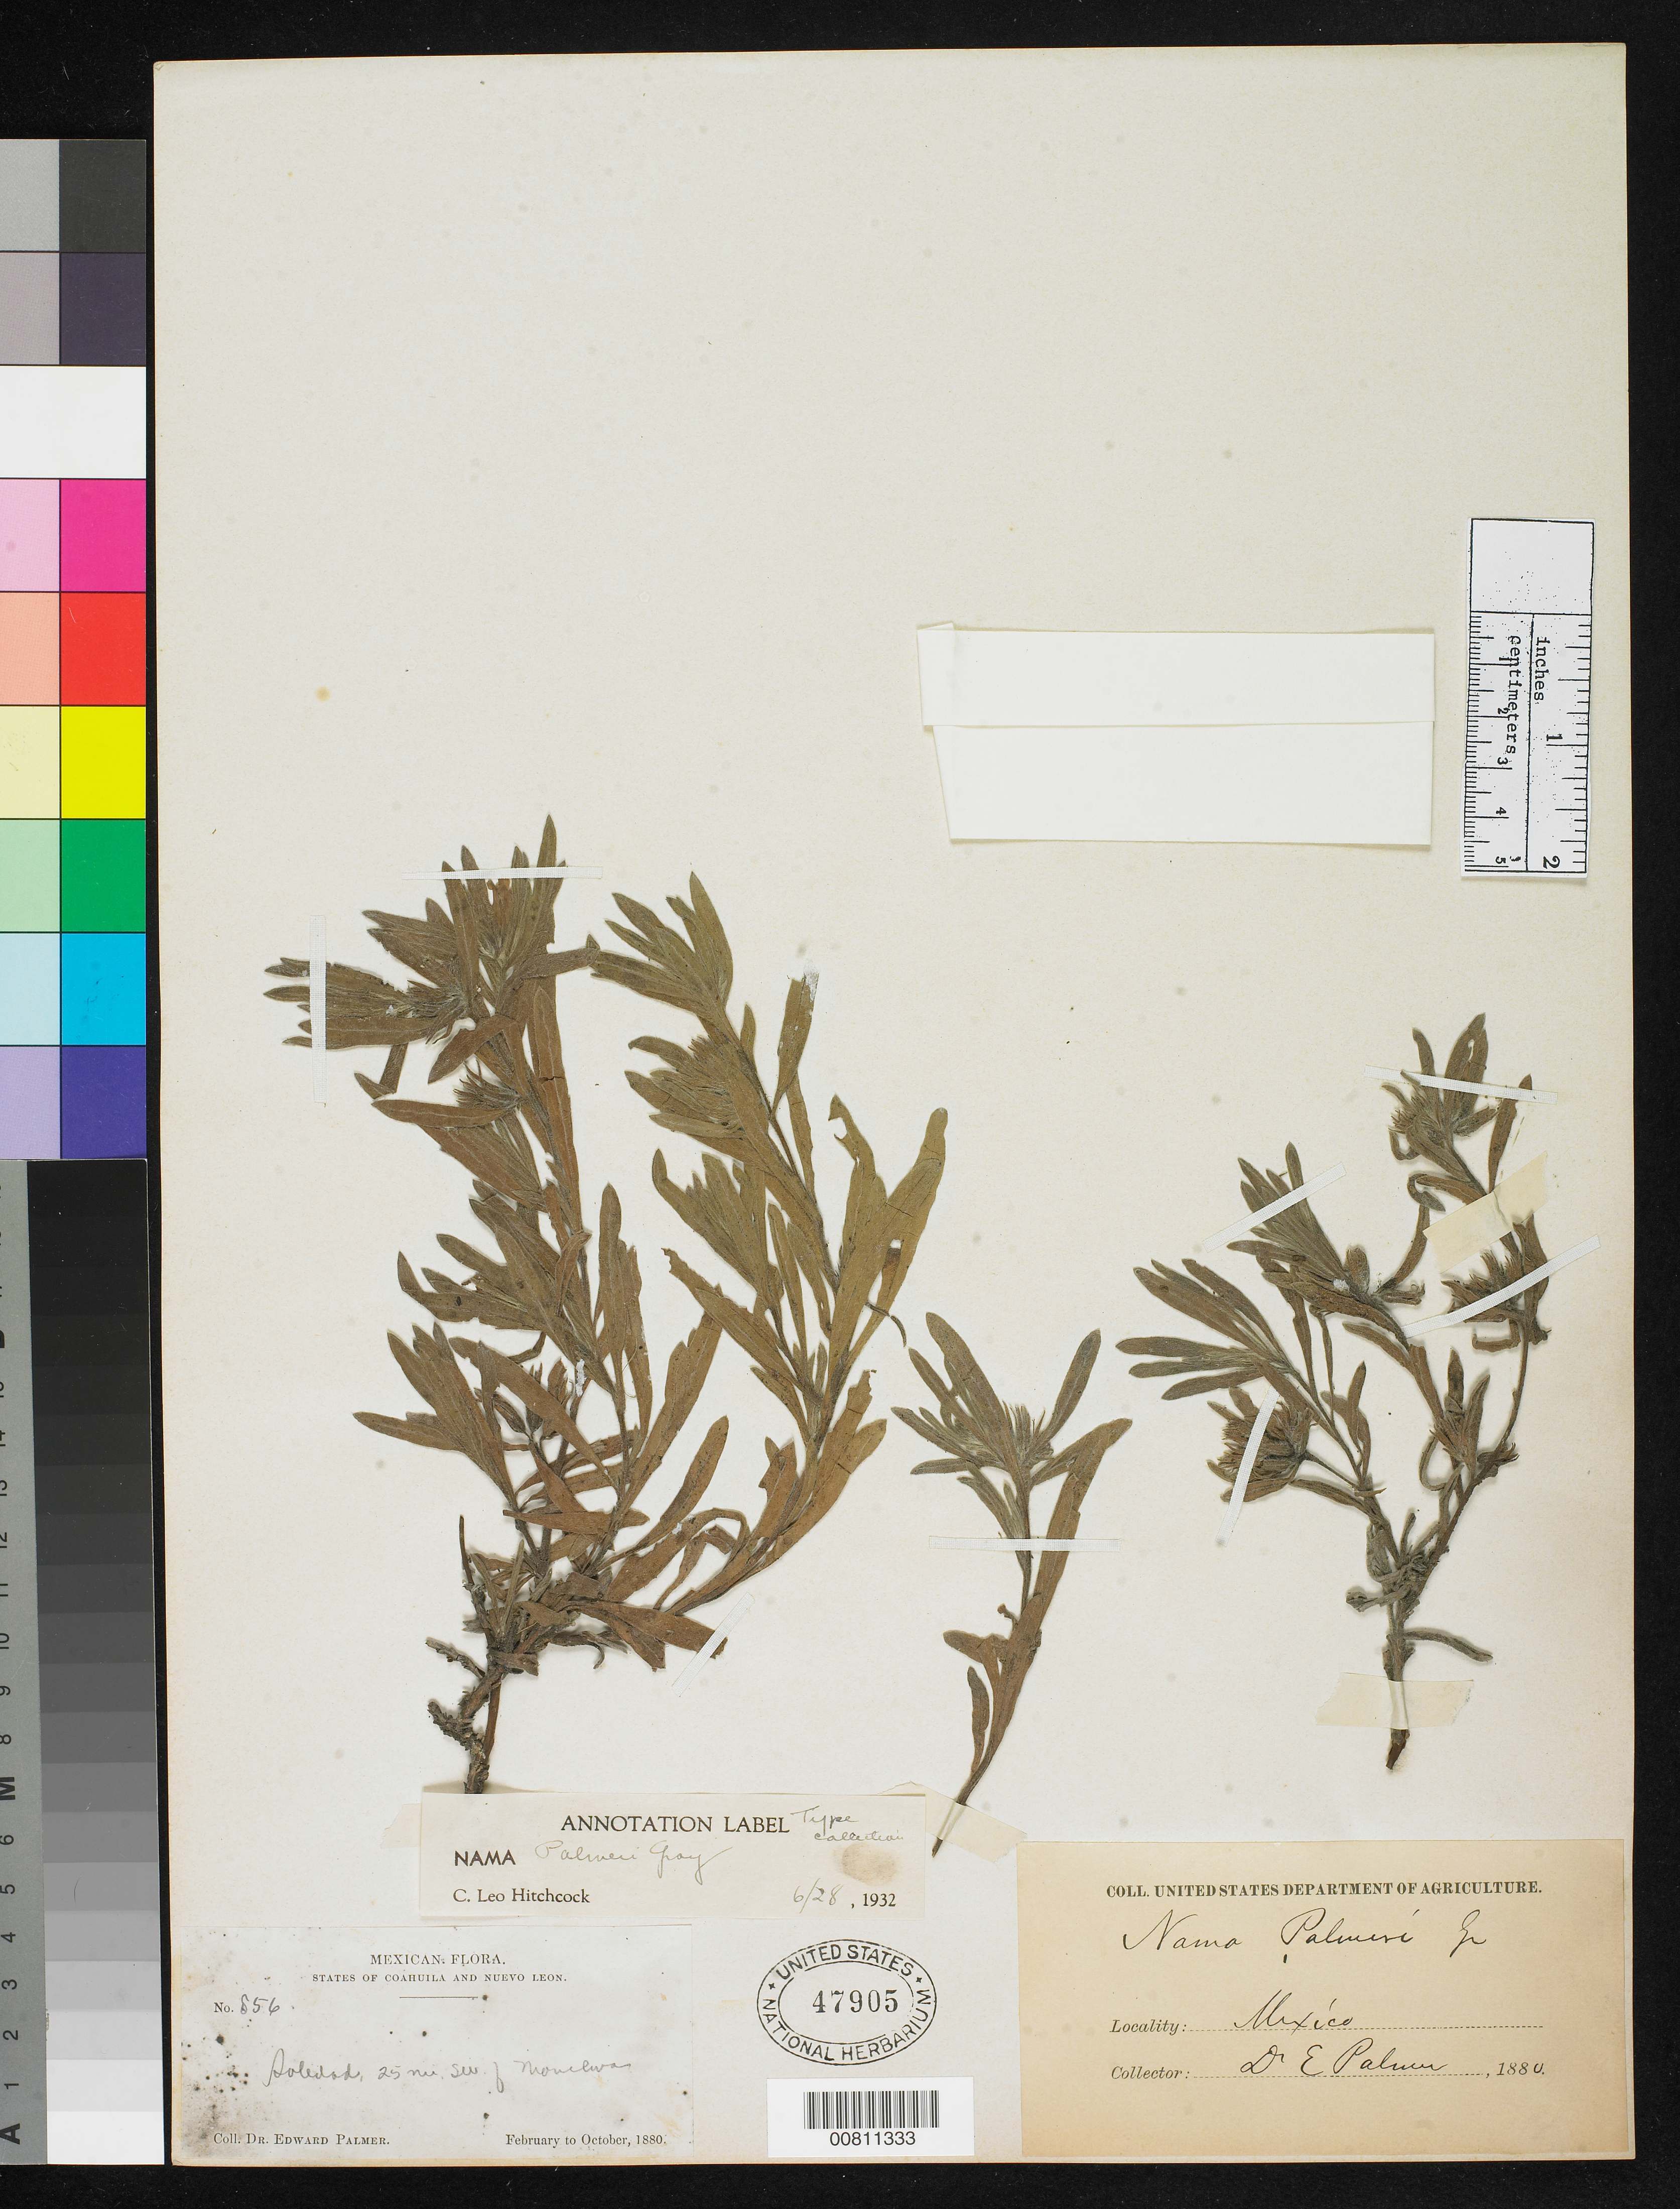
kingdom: Plantae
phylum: Tracheophyta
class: Magnoliopsida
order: Boraginales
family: Namaceae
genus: Nama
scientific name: Nama palmeri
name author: A. Gray in Hemsl.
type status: Isotype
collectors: E. Palmer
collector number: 856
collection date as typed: Feb 1880 to -- Oct 1880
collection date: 1880-02/1880-10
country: Mexico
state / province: Coahuila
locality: Soledad, 25 miles SW of Monclova.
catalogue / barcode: US 47905